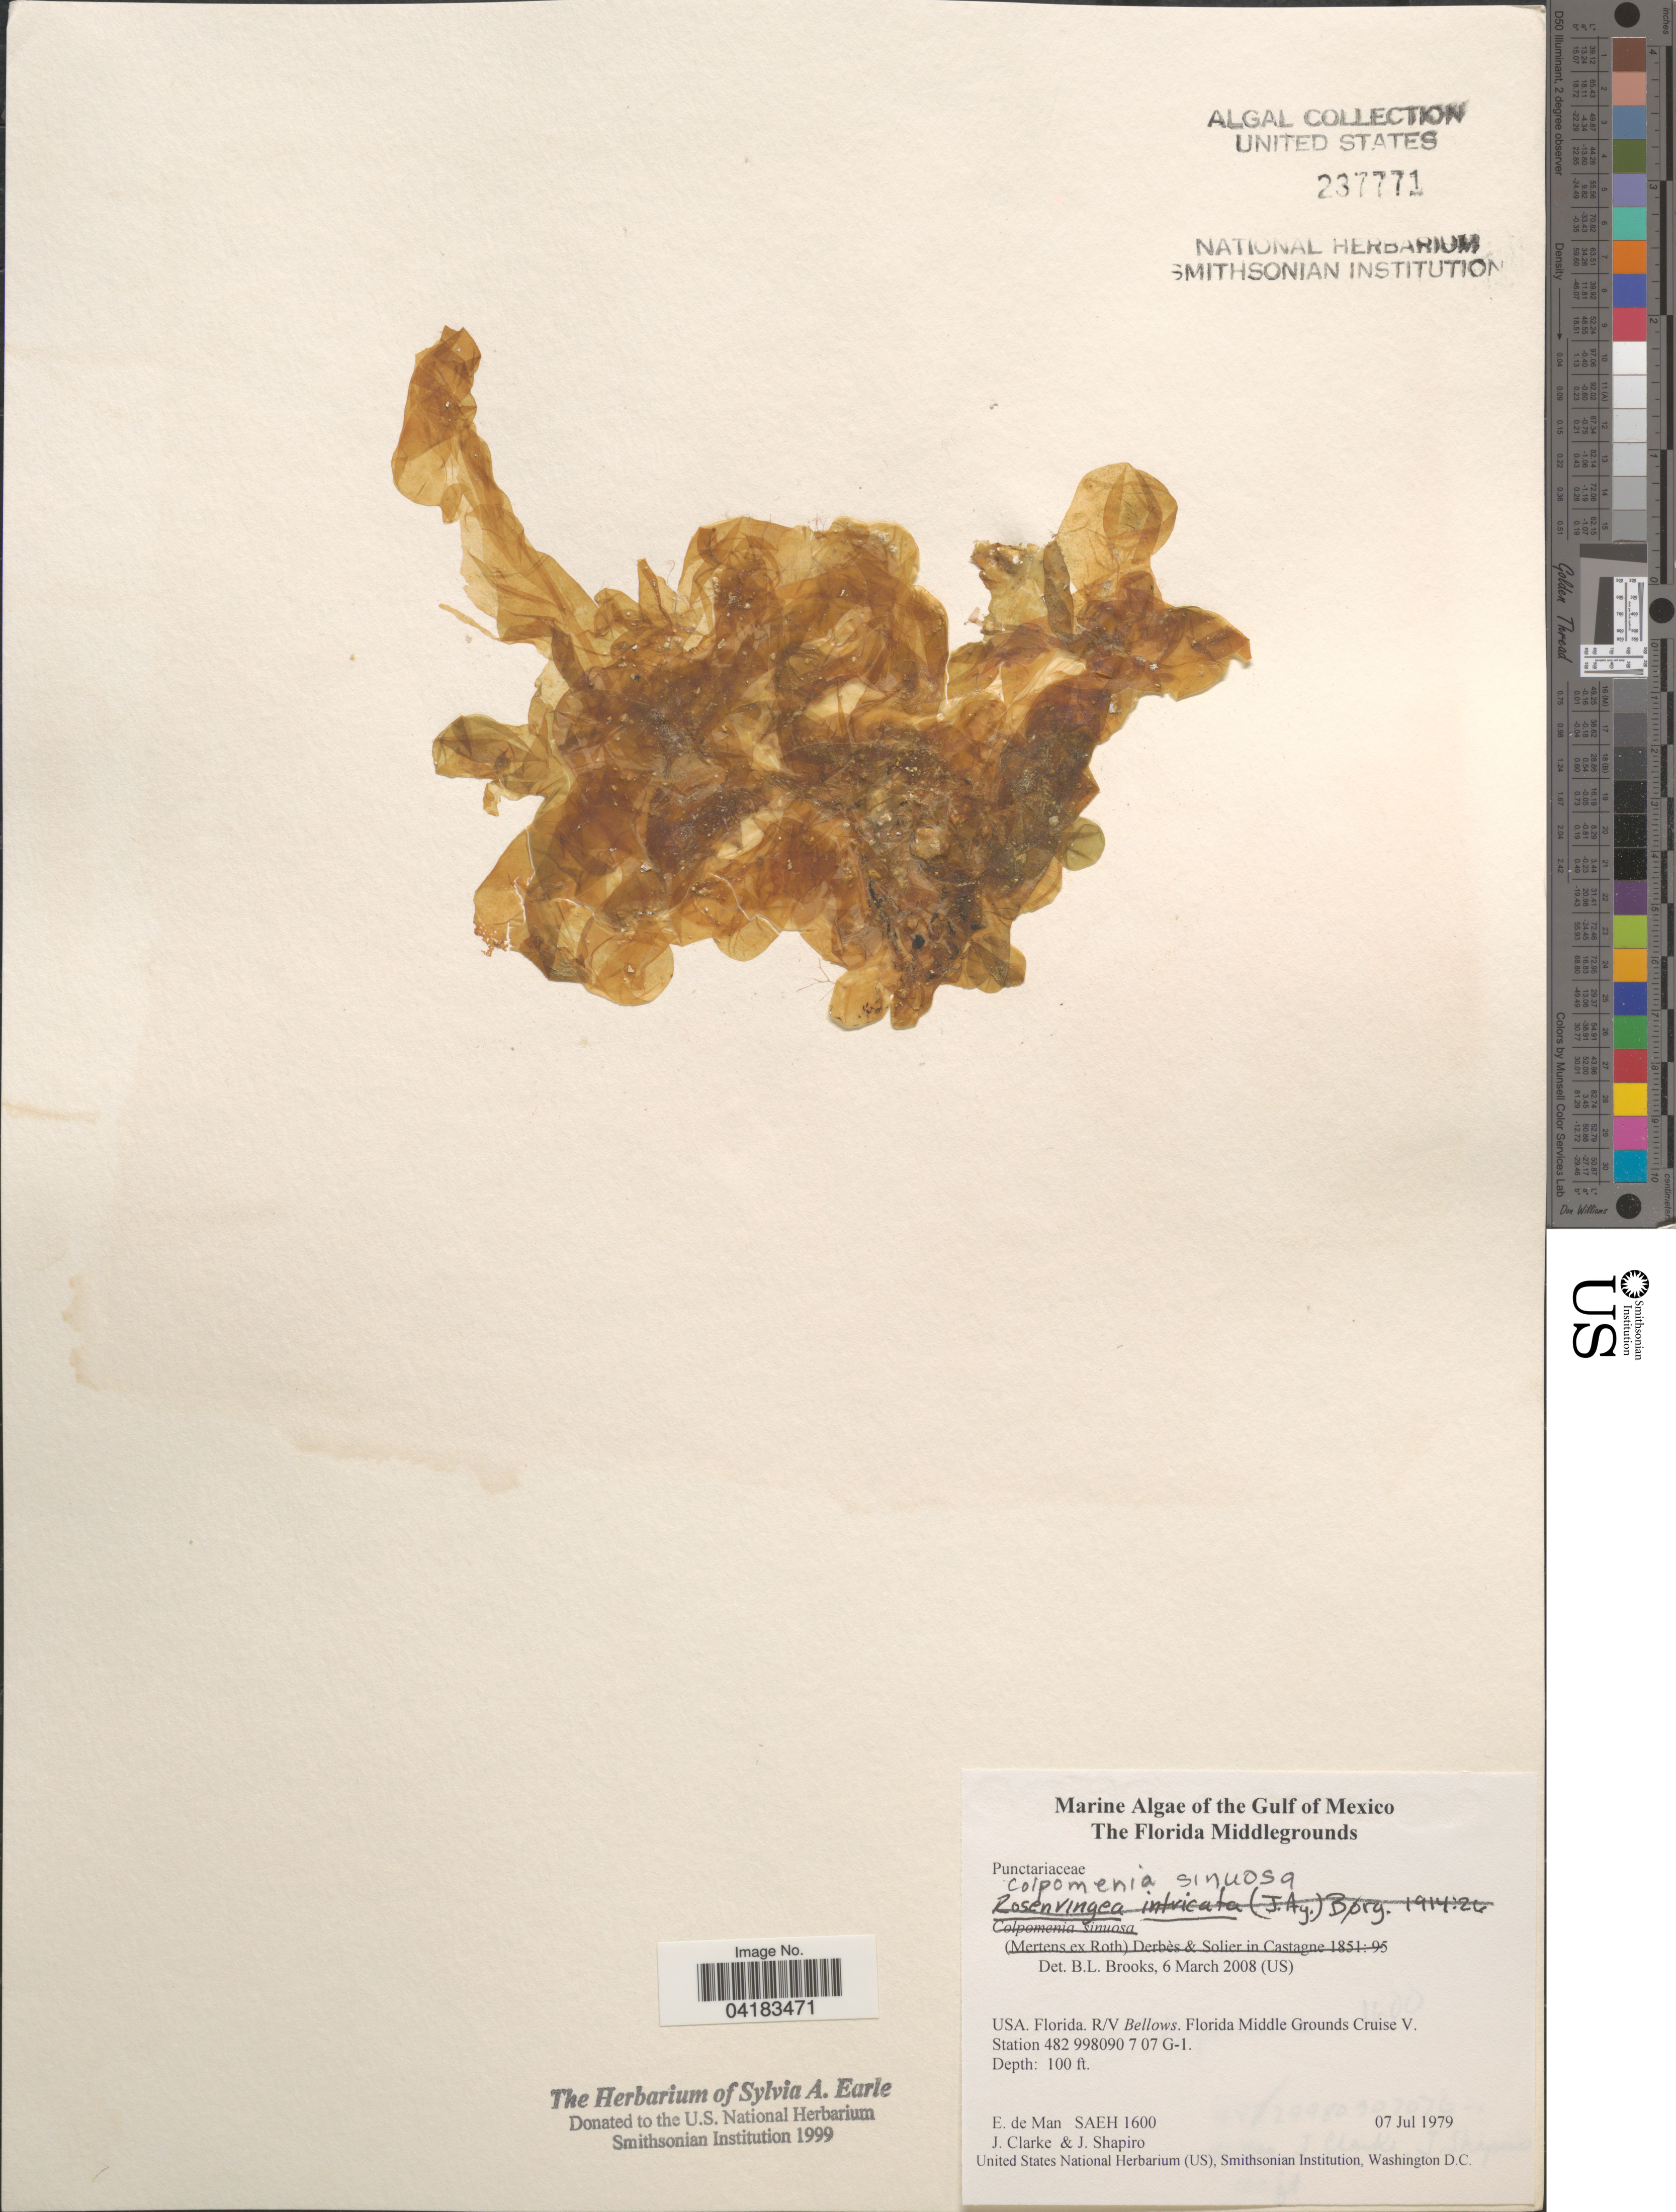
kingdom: Chromista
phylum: Ochrophyta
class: Phaeophyceae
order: Scytosiphonales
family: Scytosiphonaceae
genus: Colpomenia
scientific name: Colpomenia sinuosa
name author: (K. Mert. ex Roth) Derbes & Solier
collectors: E. de Man, J. Clarke & J. Shapiro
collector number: SAEH1600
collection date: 1979-07-07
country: United States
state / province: Florida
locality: The Gulf of Mexico. The Florida Middlegrounds. R/V Bellows. Florida Middle Grounds Cruise V. Station 482 998090 7 07 G-1.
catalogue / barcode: US 237771